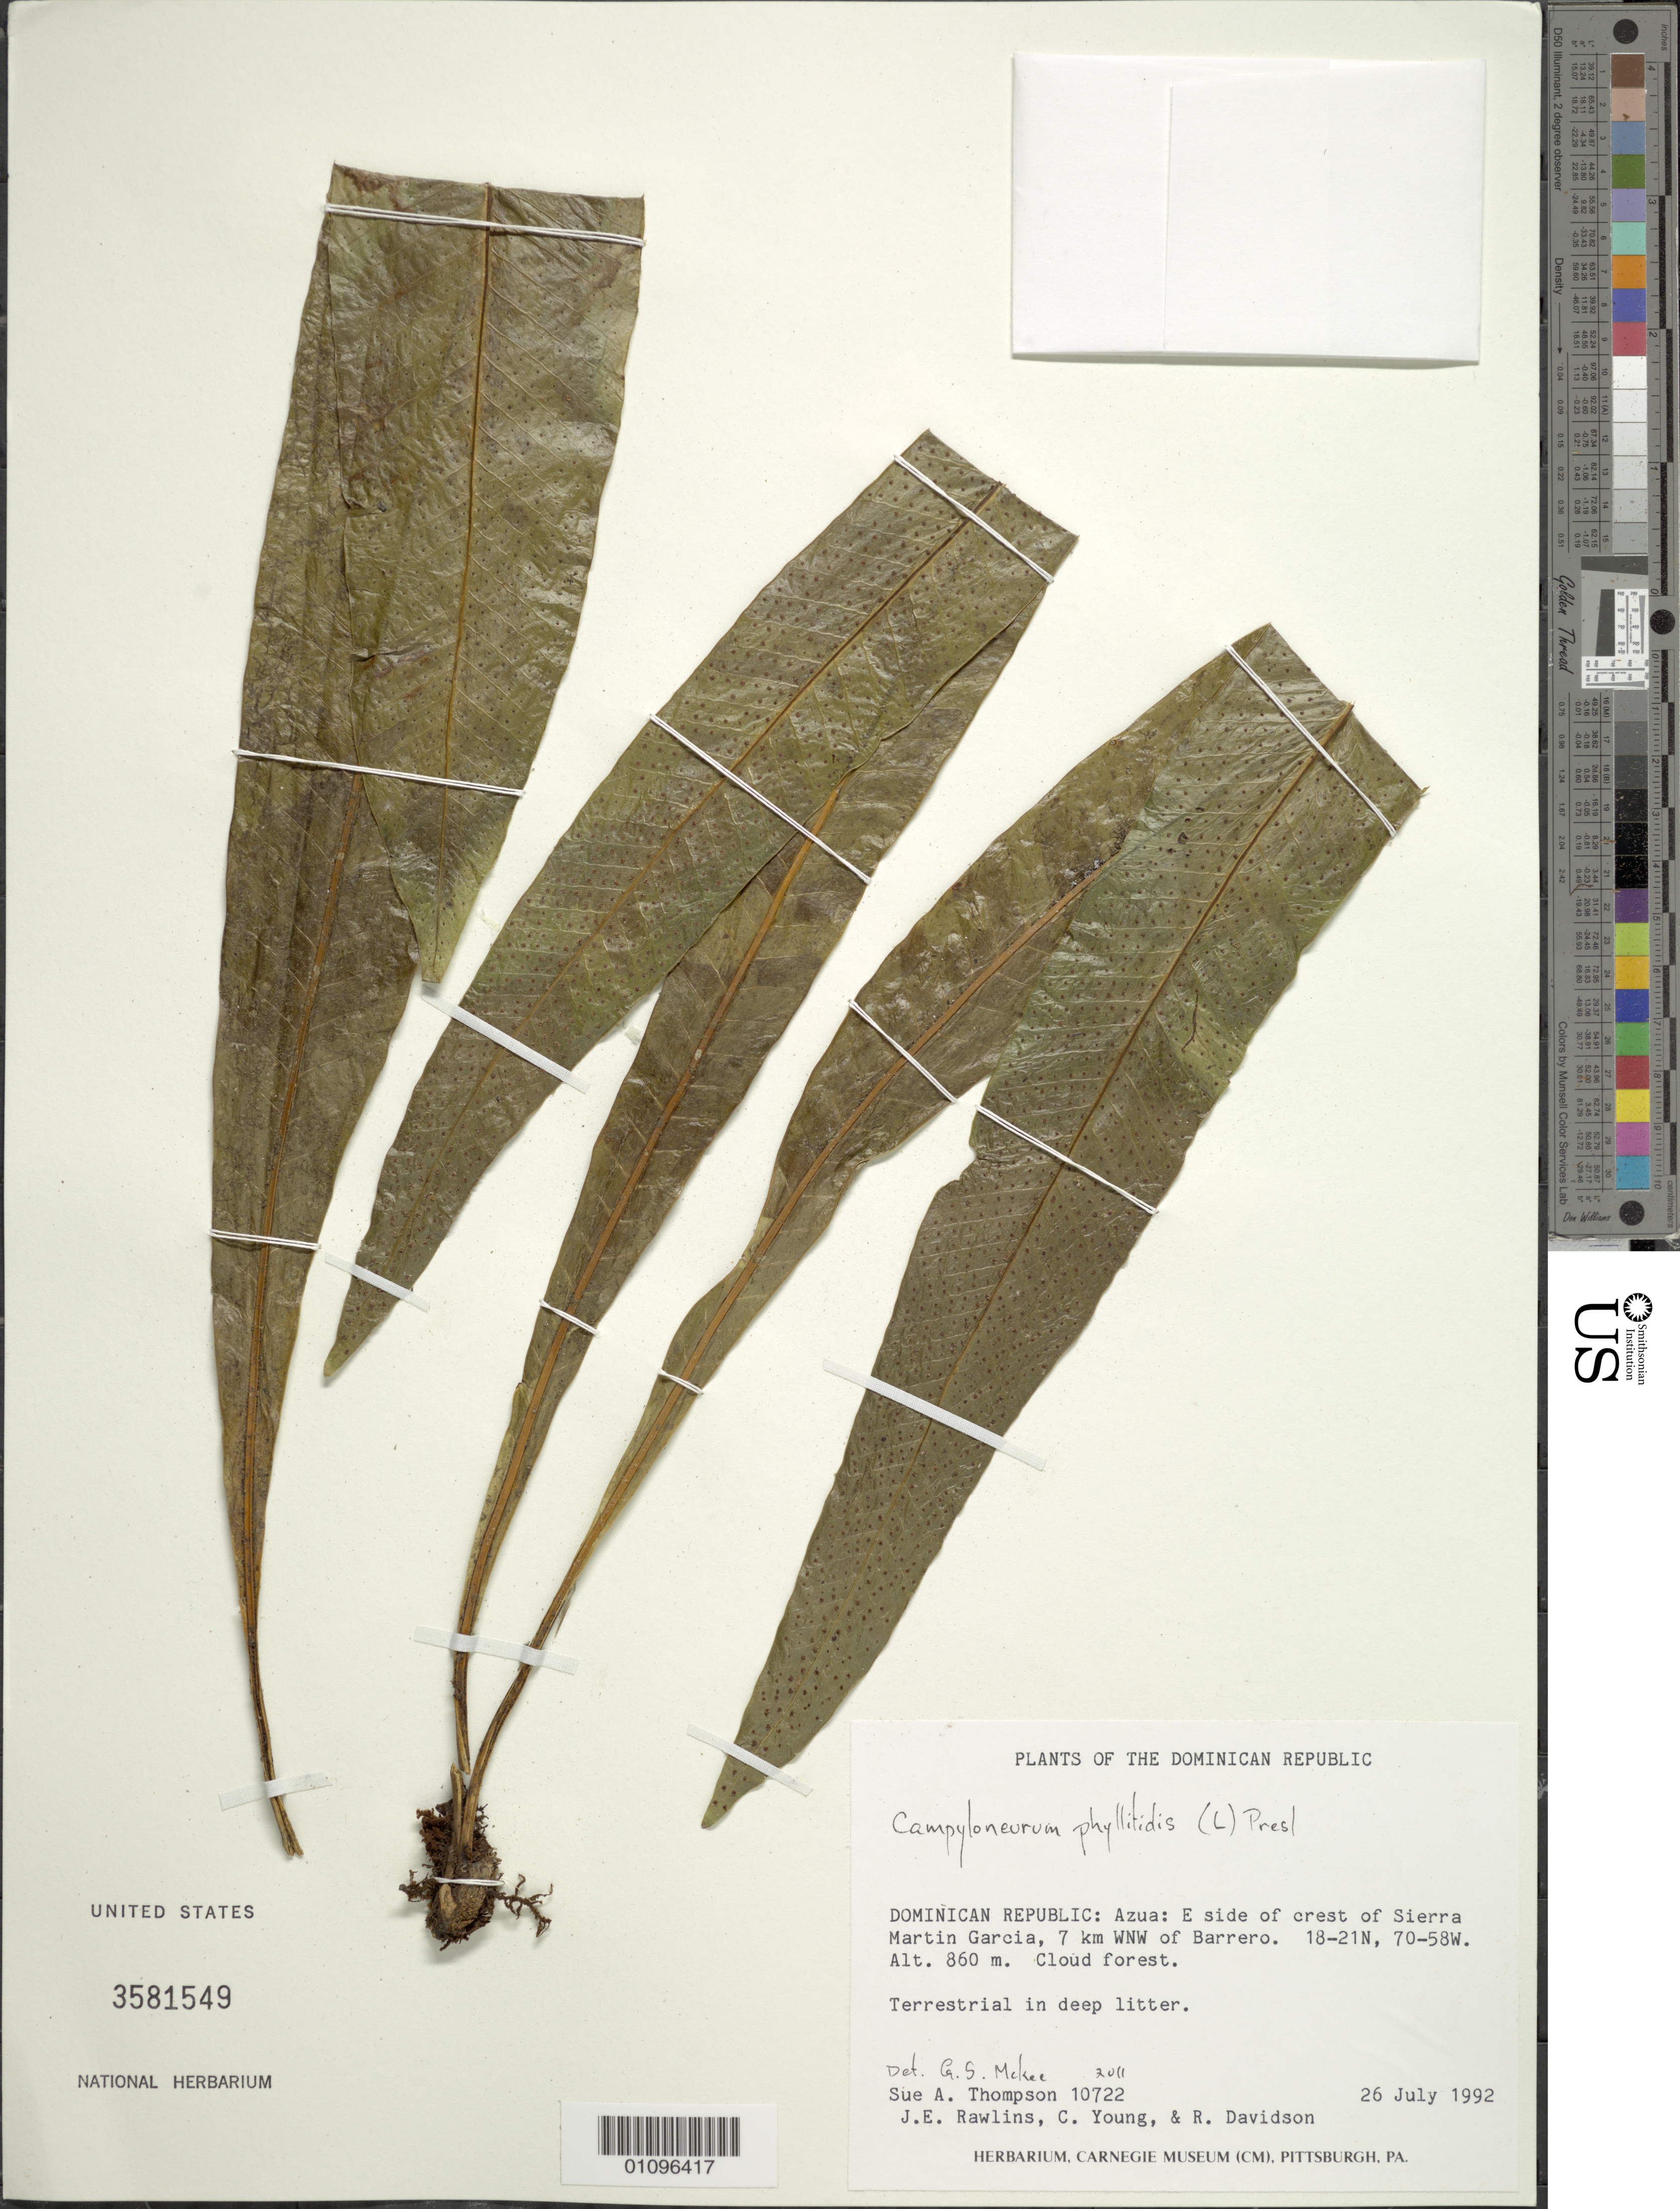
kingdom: Plantae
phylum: Tracheophyta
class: Polypodiopsida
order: Polypodiales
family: Polypodiaceae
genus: Campyloneurum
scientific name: Campyloneurum phyllitidis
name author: (L.) C. Presl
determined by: McKee, G. S., (US), NMNH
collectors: S. A. Thompson, J. Rawlins, C. Young & R. Davidson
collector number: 10722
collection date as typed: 26 Jul 1992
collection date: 1992-07-26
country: Dominican Republic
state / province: Azua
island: Hispaniola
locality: Sierra Martin Garcia, E side of crest; 7 km WNW of Barrero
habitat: Cloud forest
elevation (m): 860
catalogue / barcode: US 3581549